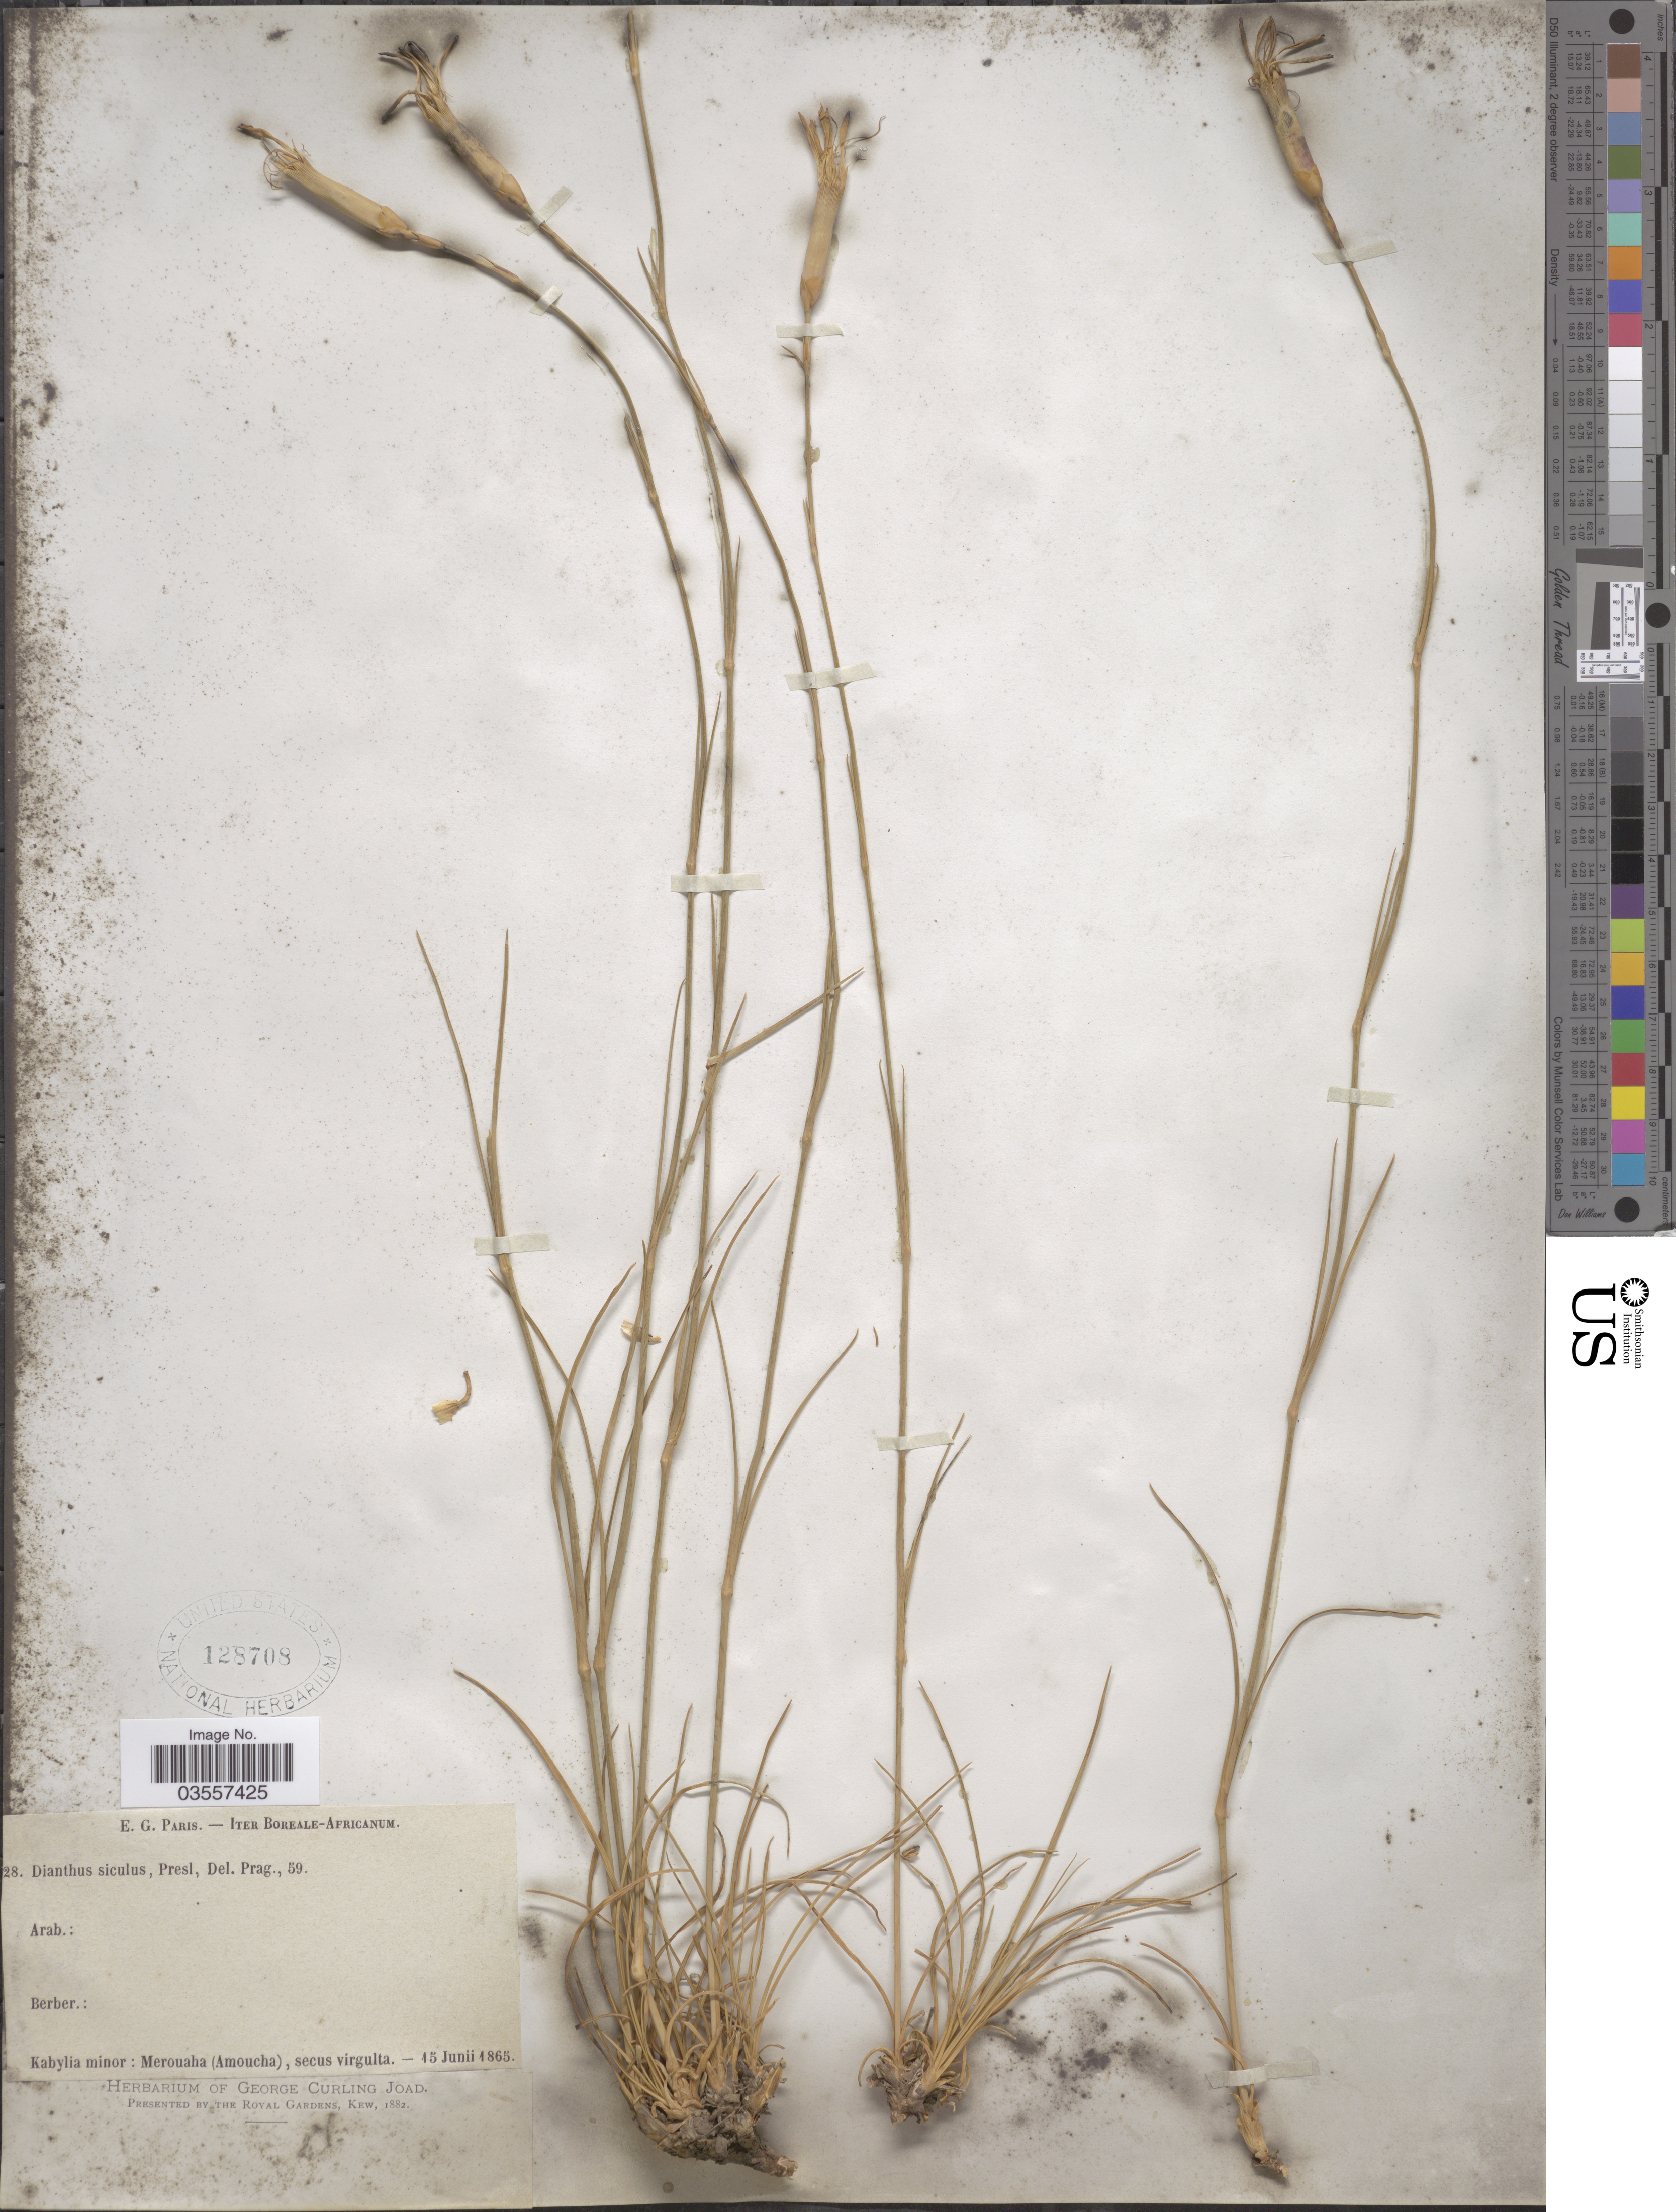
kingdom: Plantae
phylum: Tracheophyta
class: Magnoliopsida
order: Caryophyllales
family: Caryophyllaceae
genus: Dianthus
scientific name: Dianthus siculus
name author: C. Presl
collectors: Paris, E.G.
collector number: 28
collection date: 1865-06-15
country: Algeria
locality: Iter Boreale Africanum. Kabylia minor: Merouaha (Amoucha).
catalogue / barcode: US 128708